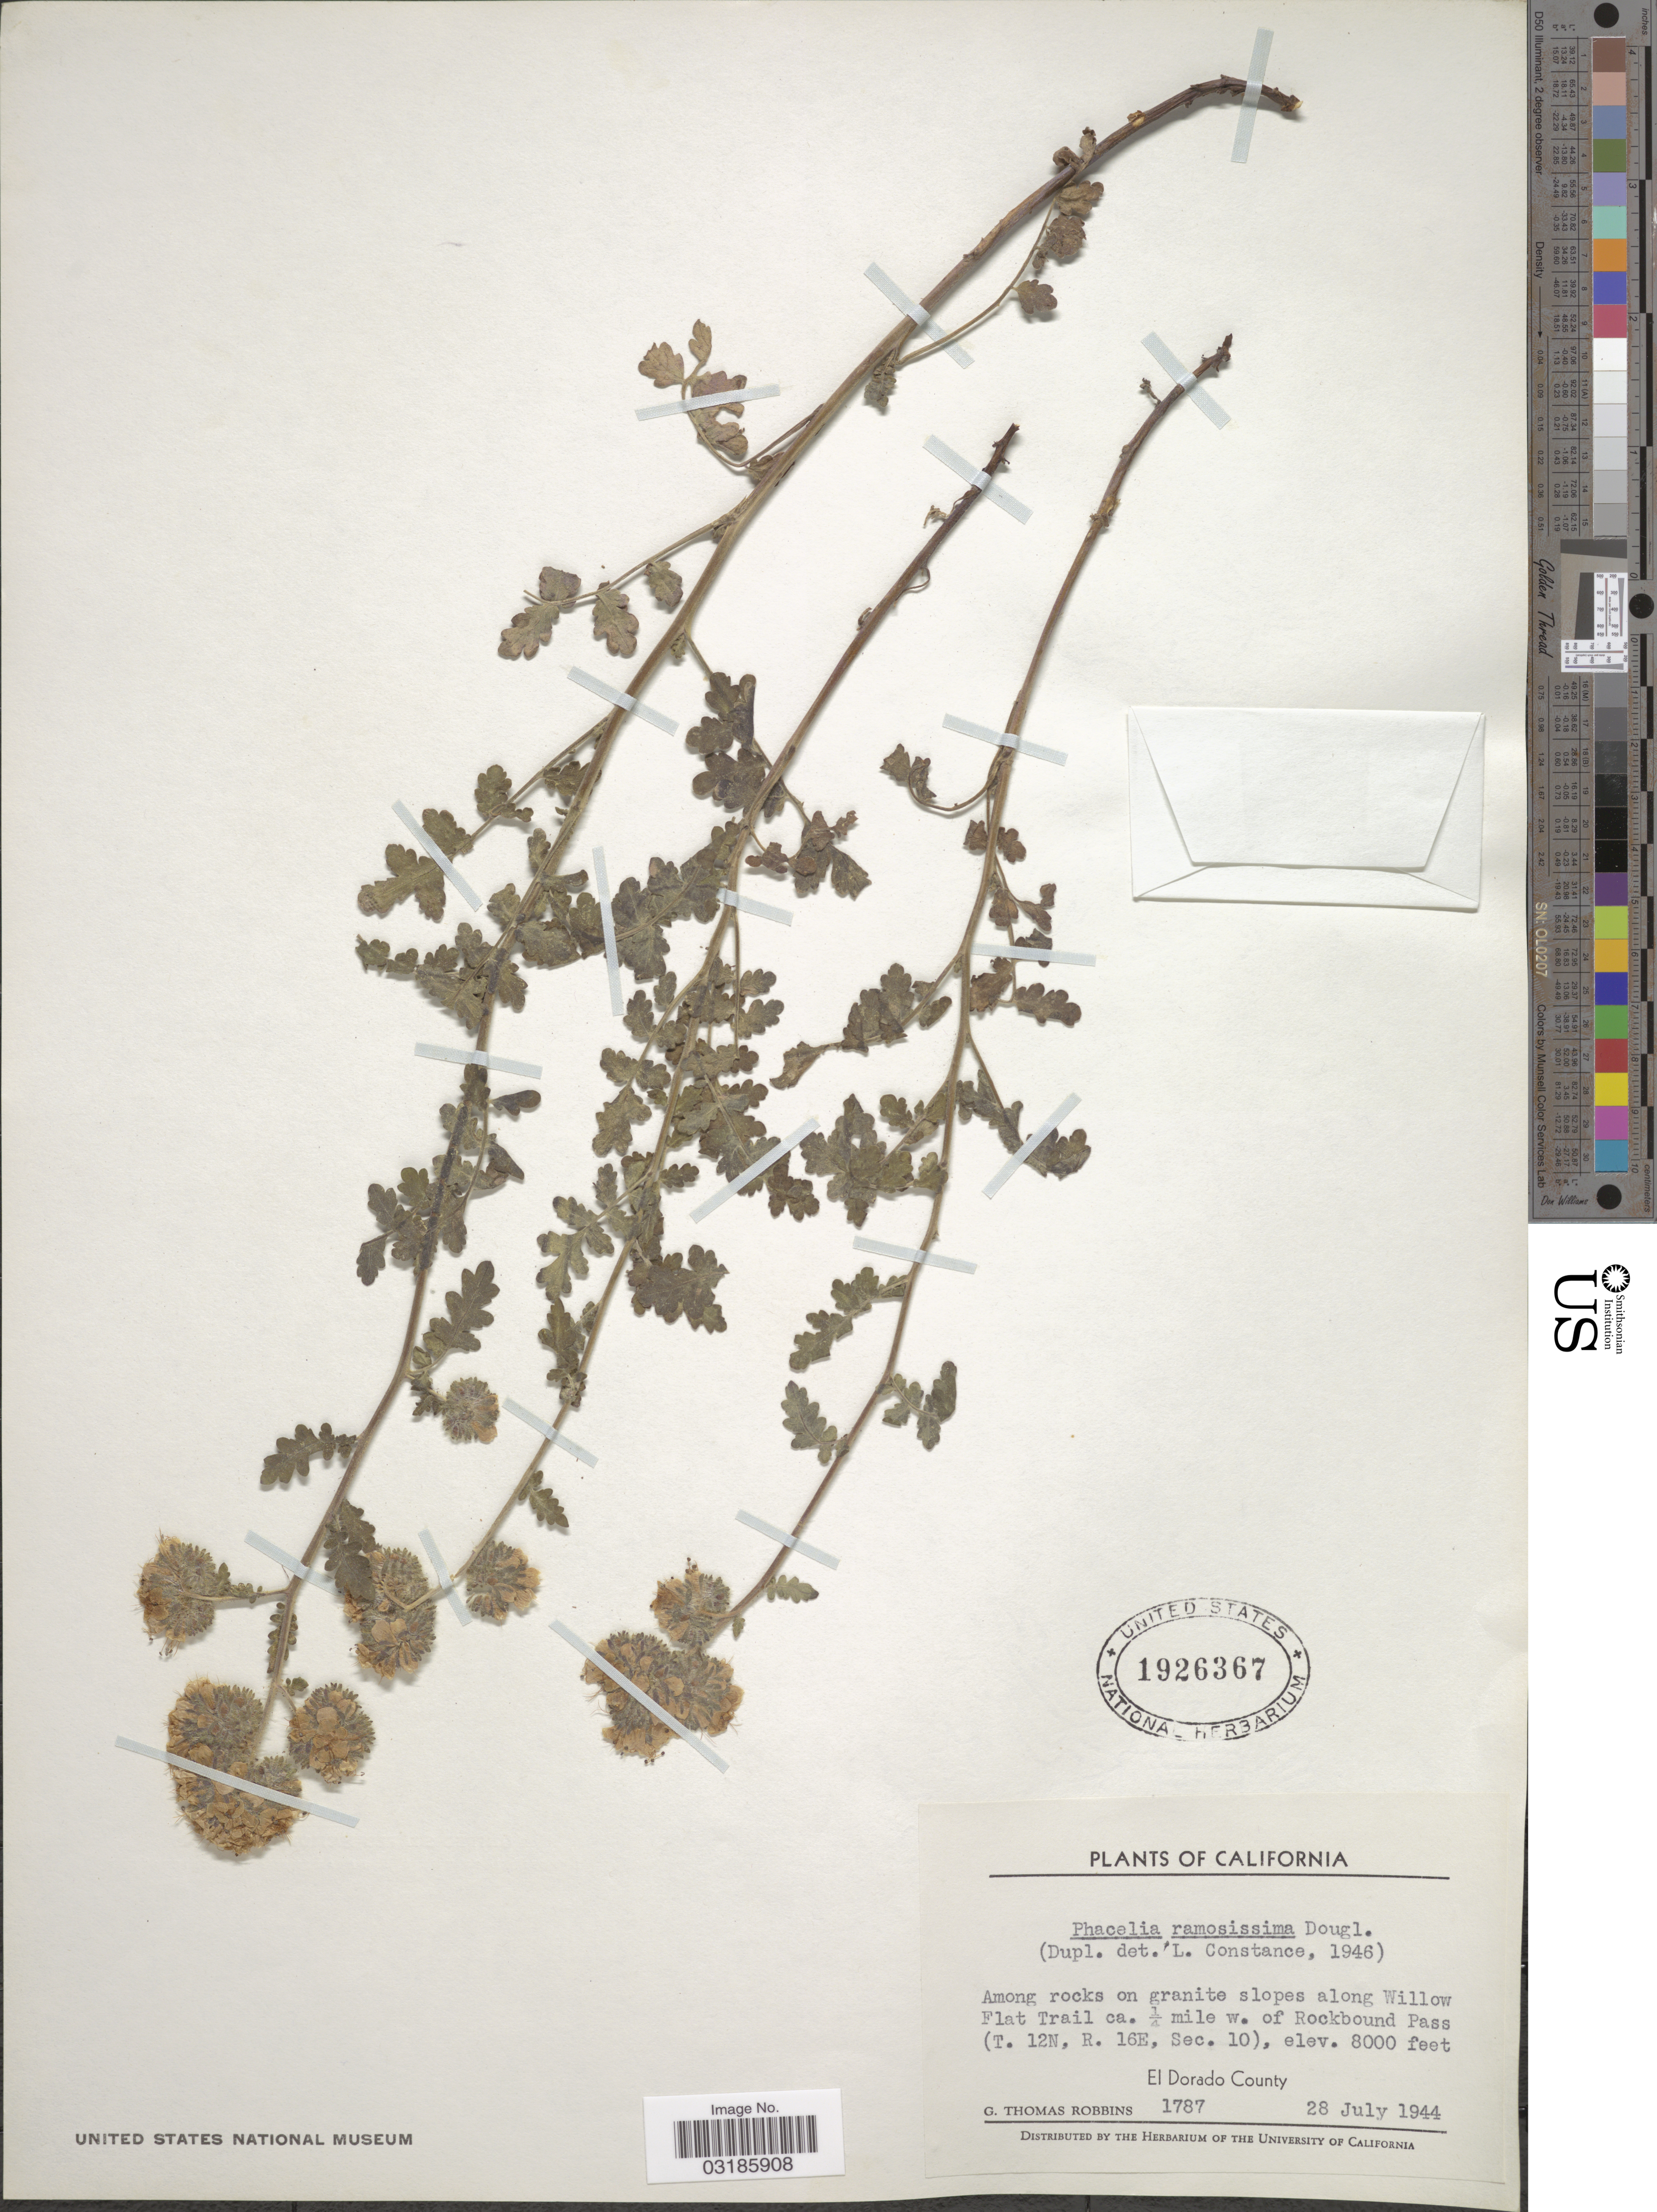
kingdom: Plantae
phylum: Tracheophyta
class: Magnoliopsida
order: Boraginales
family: Hydrophyllaceae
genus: Phacelia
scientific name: Phacelia ramosissima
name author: Douglas ex Lehm.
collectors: G. T. Robbins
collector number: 1787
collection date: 1944-07-28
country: United States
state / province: California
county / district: El Dorado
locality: Among rocks on granite slopes along Willow Flat Trail ca. ¼ mile w. of Rockbound Pass (T.12N, R. 16E, Sec. 10) El Dorado County.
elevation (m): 2438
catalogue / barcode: US 1926367